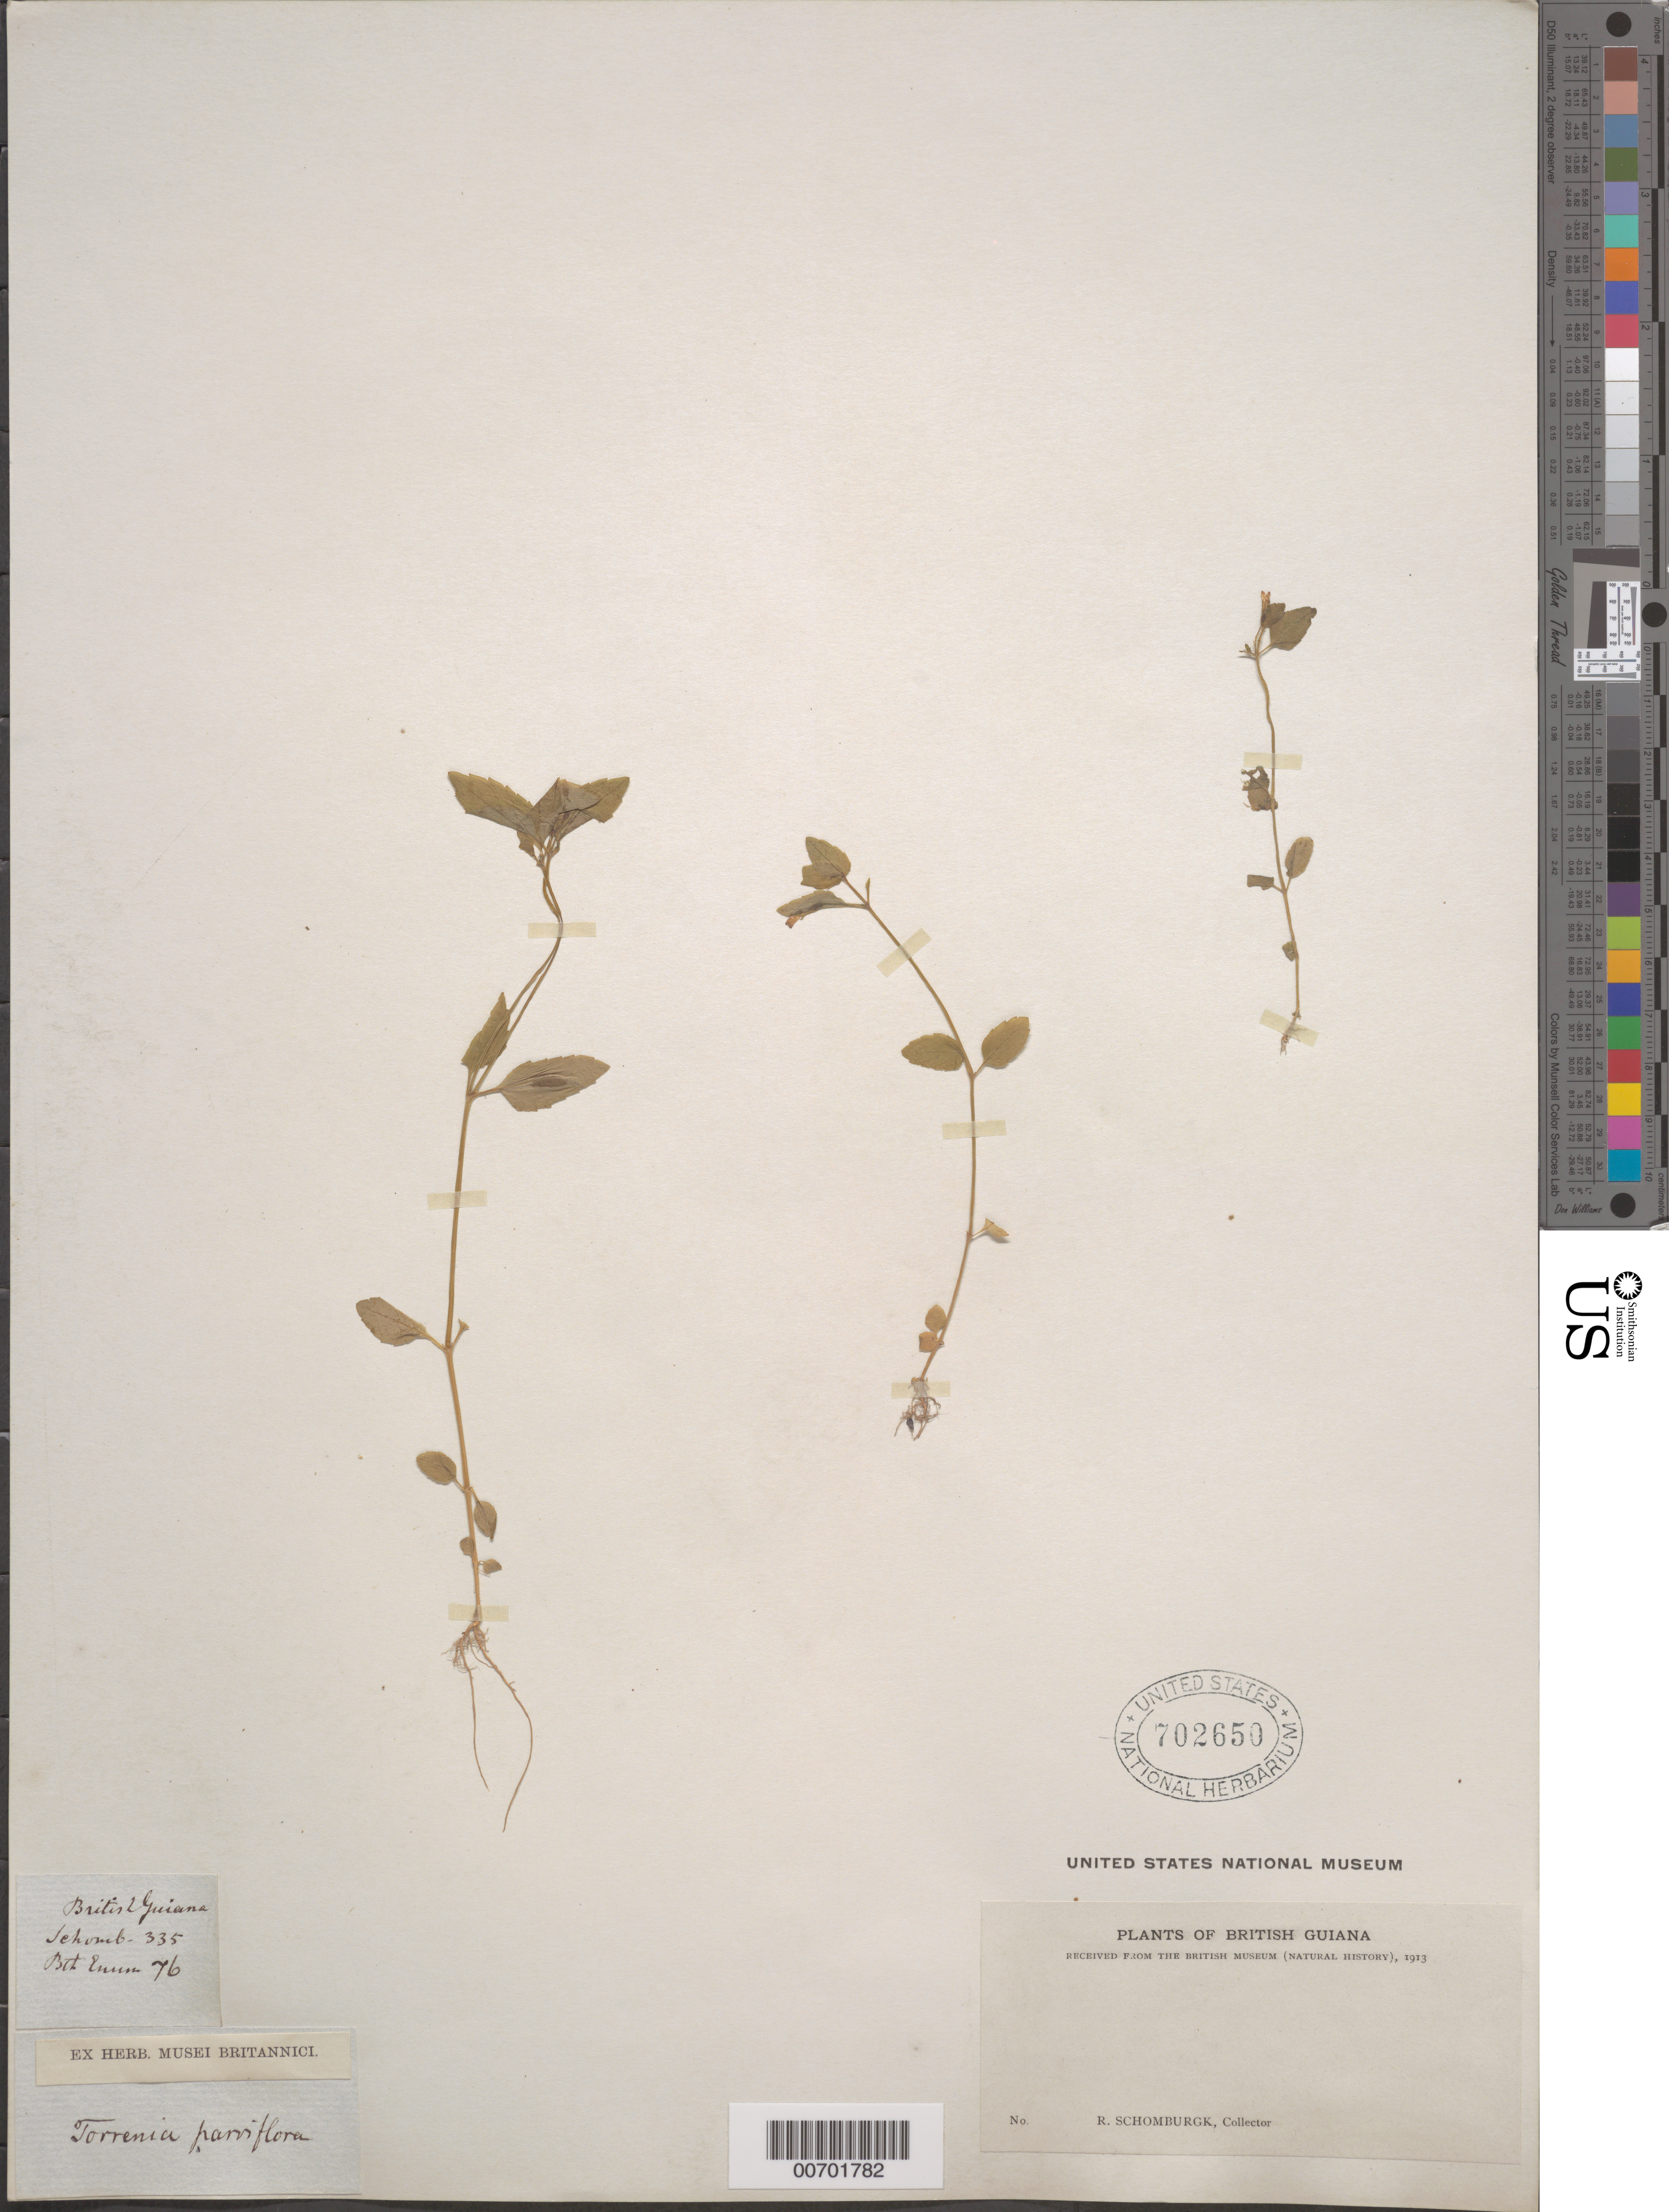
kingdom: Plantae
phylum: Tracheophyta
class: Magnoliopsida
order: Lamiales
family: Linderniaceae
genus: Torenia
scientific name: Torenia parviflora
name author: Hutch. & Dalziel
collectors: -- Schomburgk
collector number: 335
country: Guyana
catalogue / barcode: US 702650